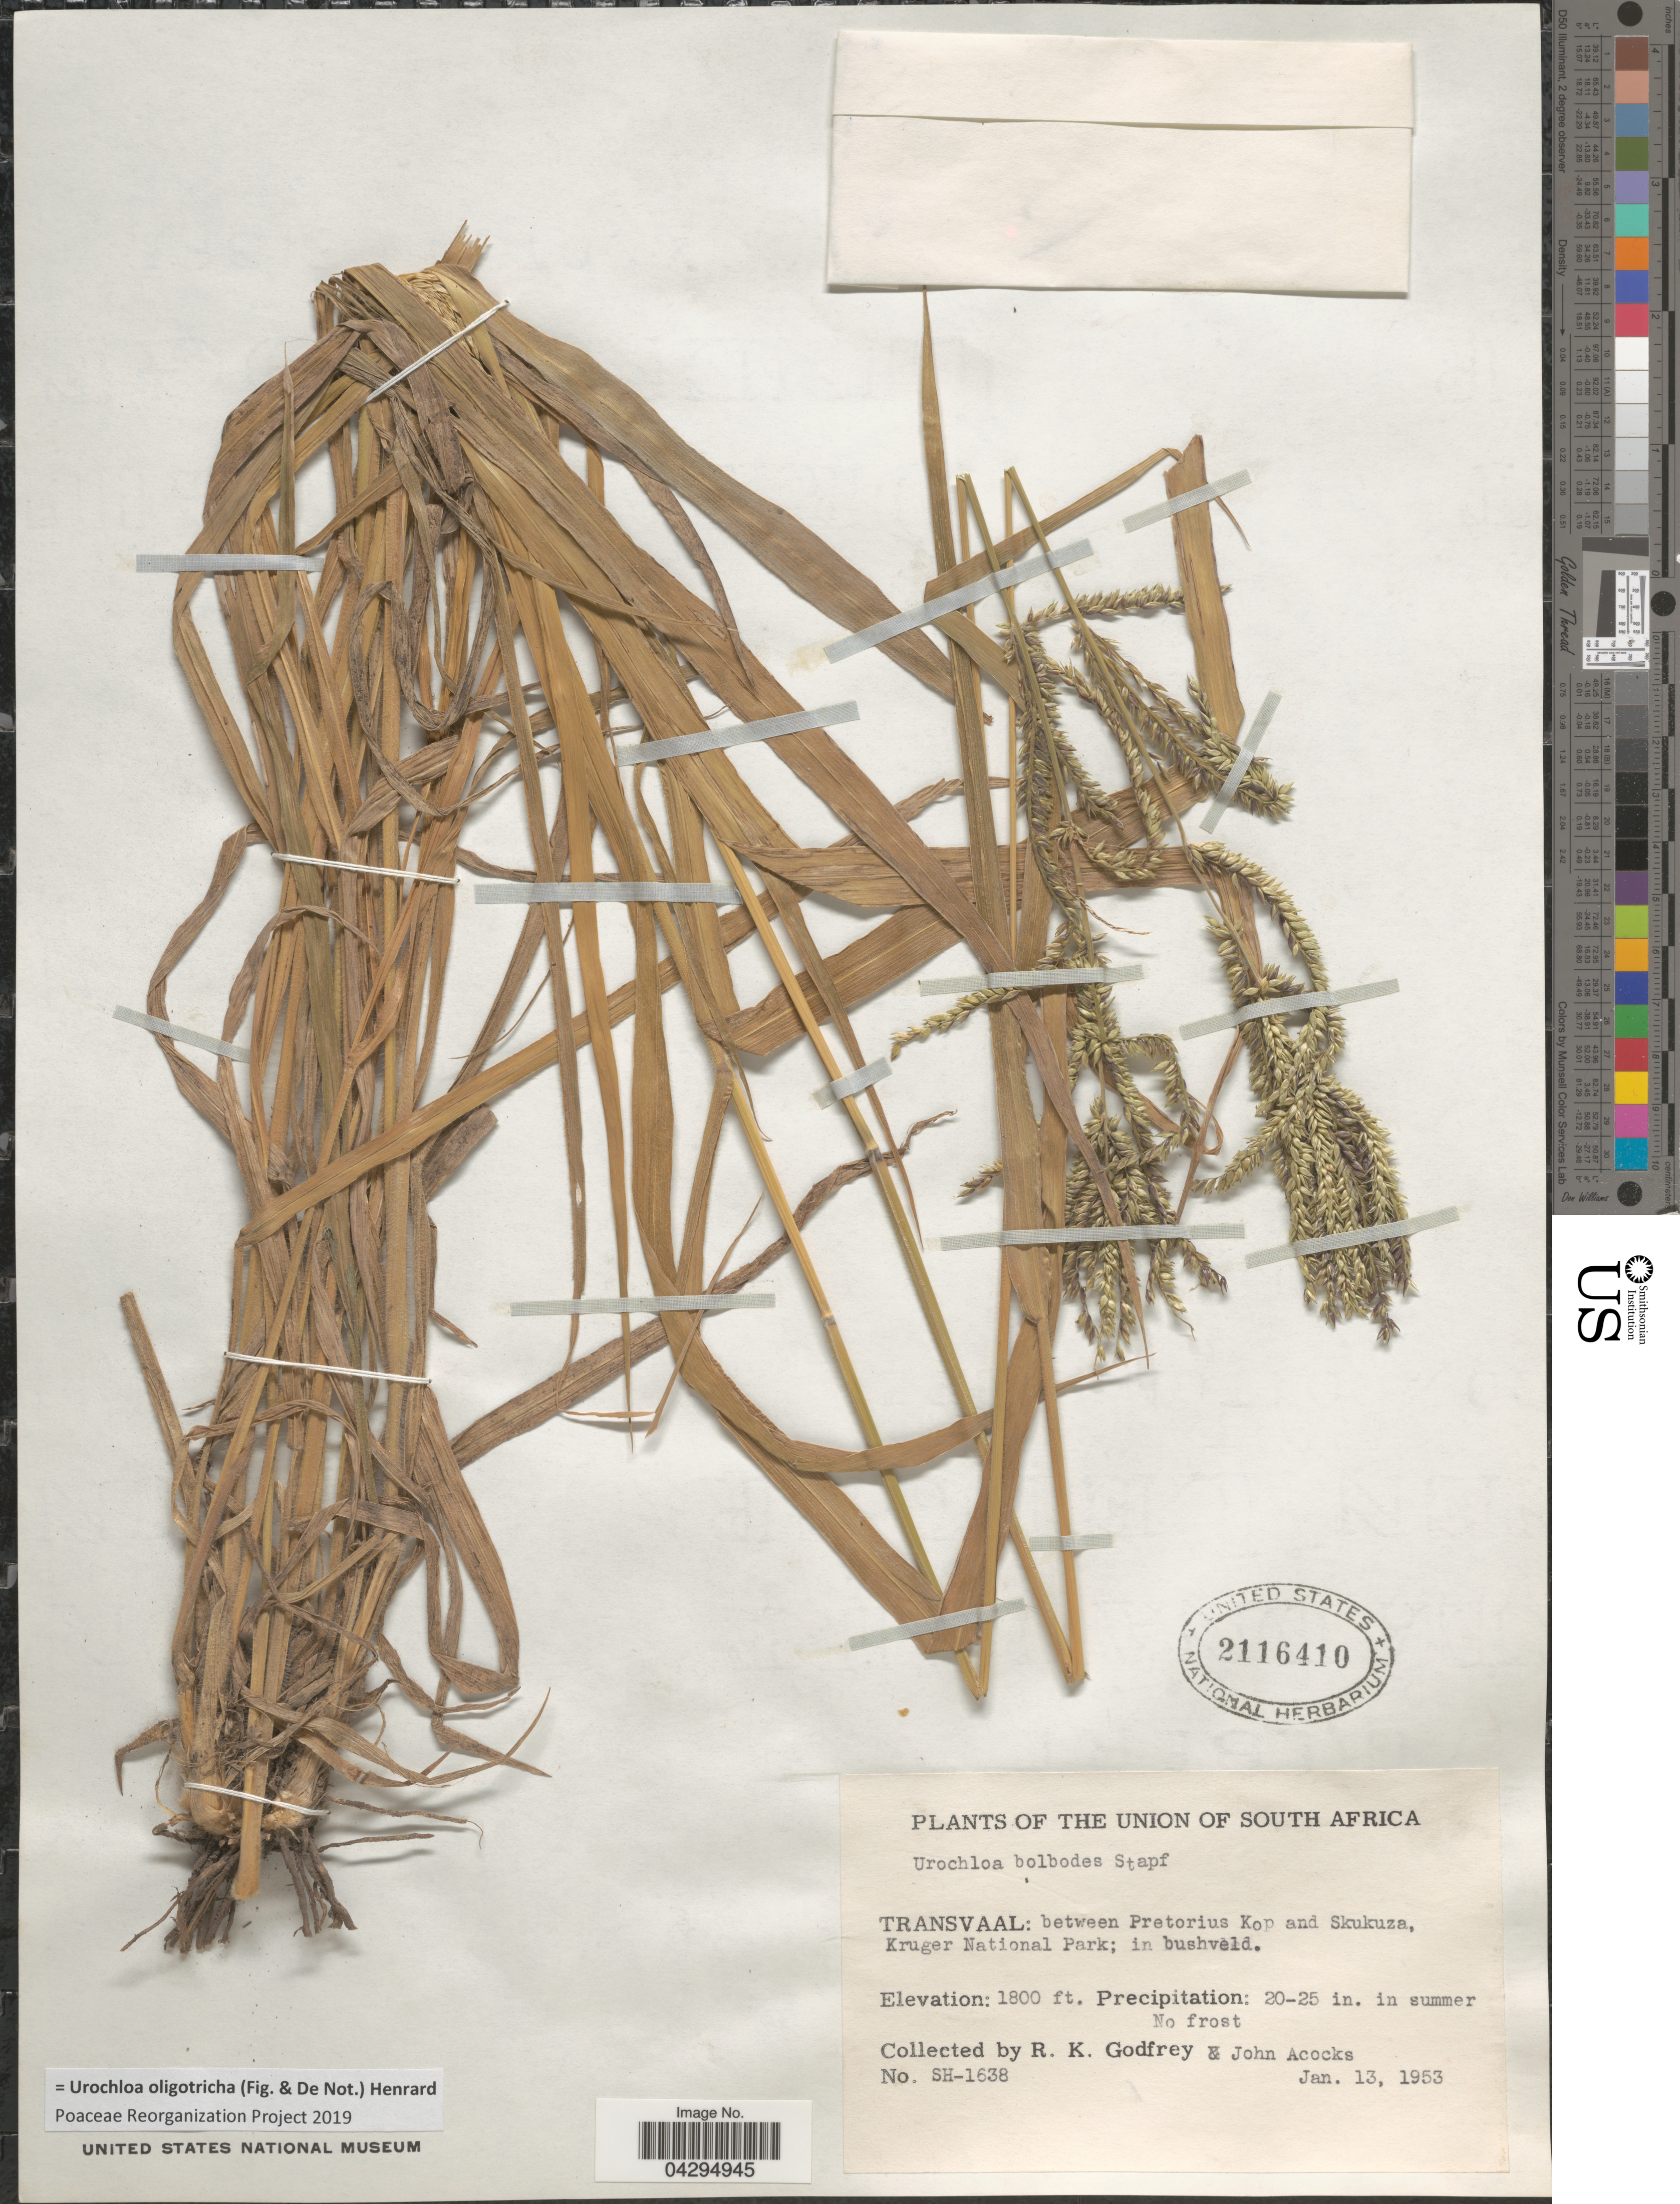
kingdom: Plantae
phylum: Tracheophyta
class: Liliopsida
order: Poales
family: Poaceae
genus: Urochloa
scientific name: Urochloa oligotricha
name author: (Fig. & De Not.) Henr.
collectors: R. K. Godfrey & J. P. Acocks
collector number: SH-1638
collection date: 1953-01-13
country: South Africa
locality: The Union of South Africa. Transvaal: between Pretorius Kop and Skukuza, Kruger National Park.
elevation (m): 549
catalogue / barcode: US 2116410